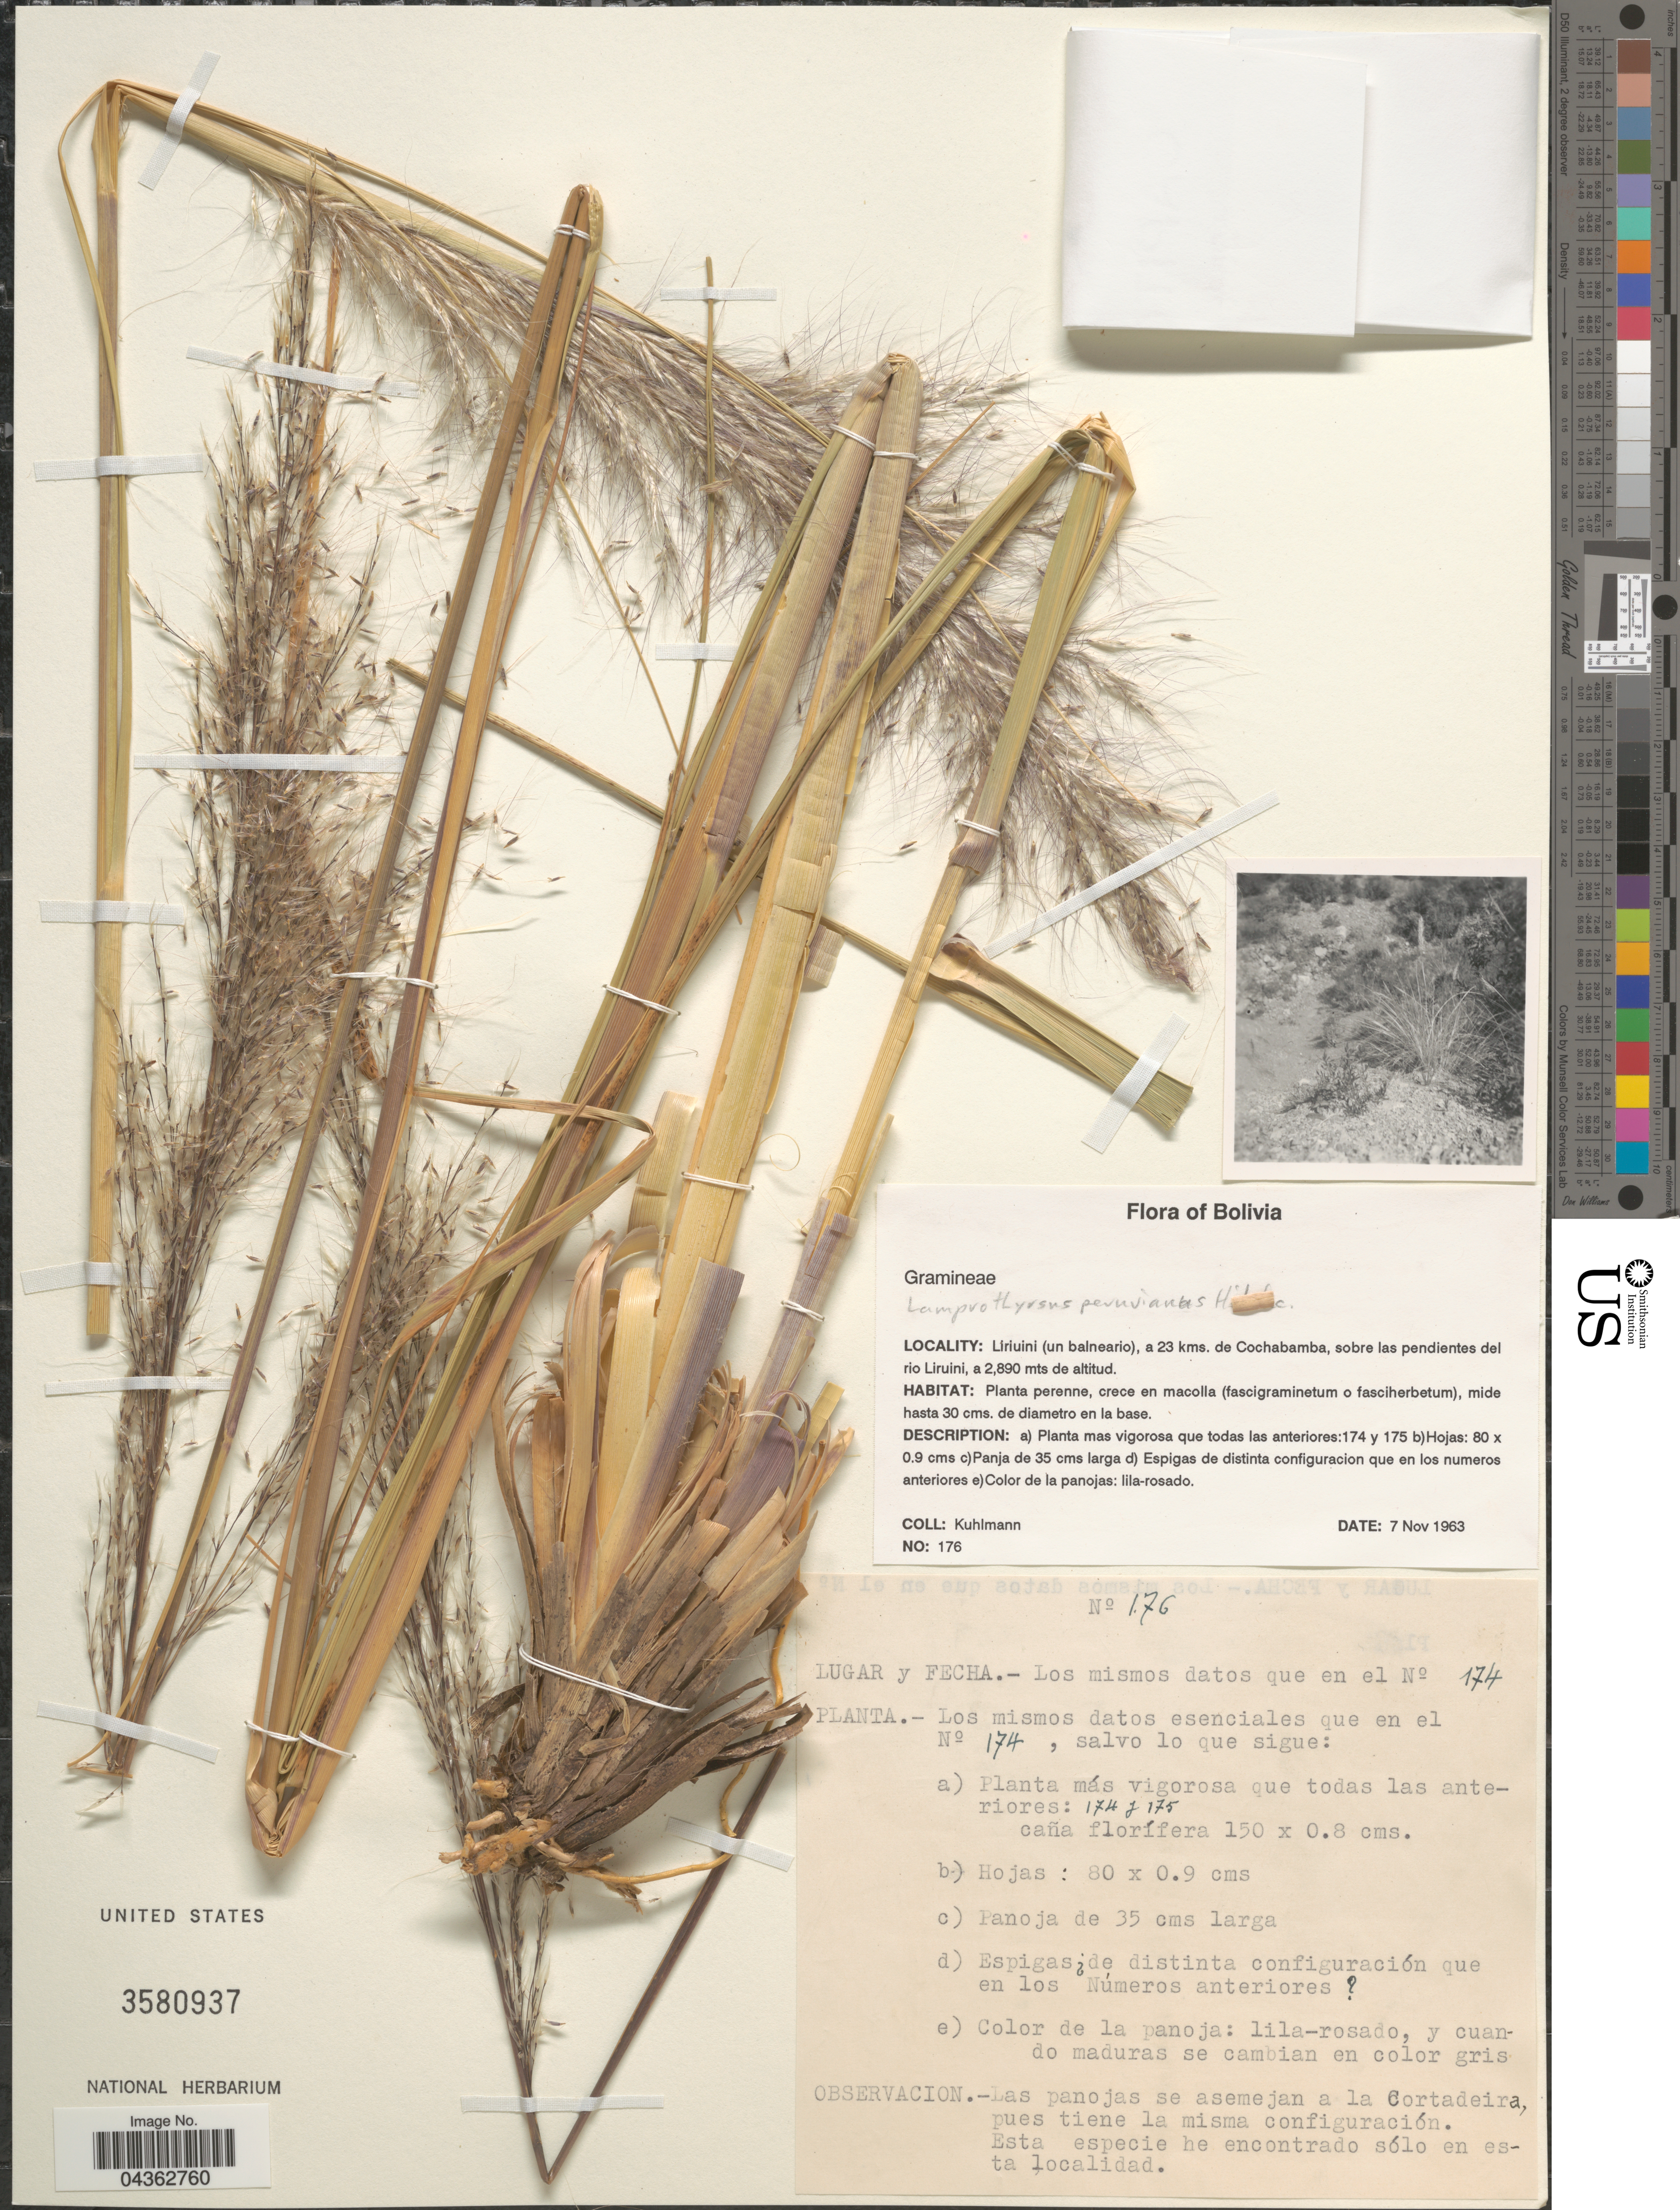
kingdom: Plantae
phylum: Tracheophyta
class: Liliopsida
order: Poales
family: Poaceae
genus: Cortaderia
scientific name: Cortaderia peruviana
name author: (Hitchc.) N.P. Barker & H.P. Linder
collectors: -- Kuhlmann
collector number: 176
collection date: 1963-11-07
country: Bolivia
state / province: Cochabamba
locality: Liriuini (un balneario), a 23 kms. de Cochabamba, sobre las pendientes del rio Liruini.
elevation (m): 2890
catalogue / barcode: US 3580937